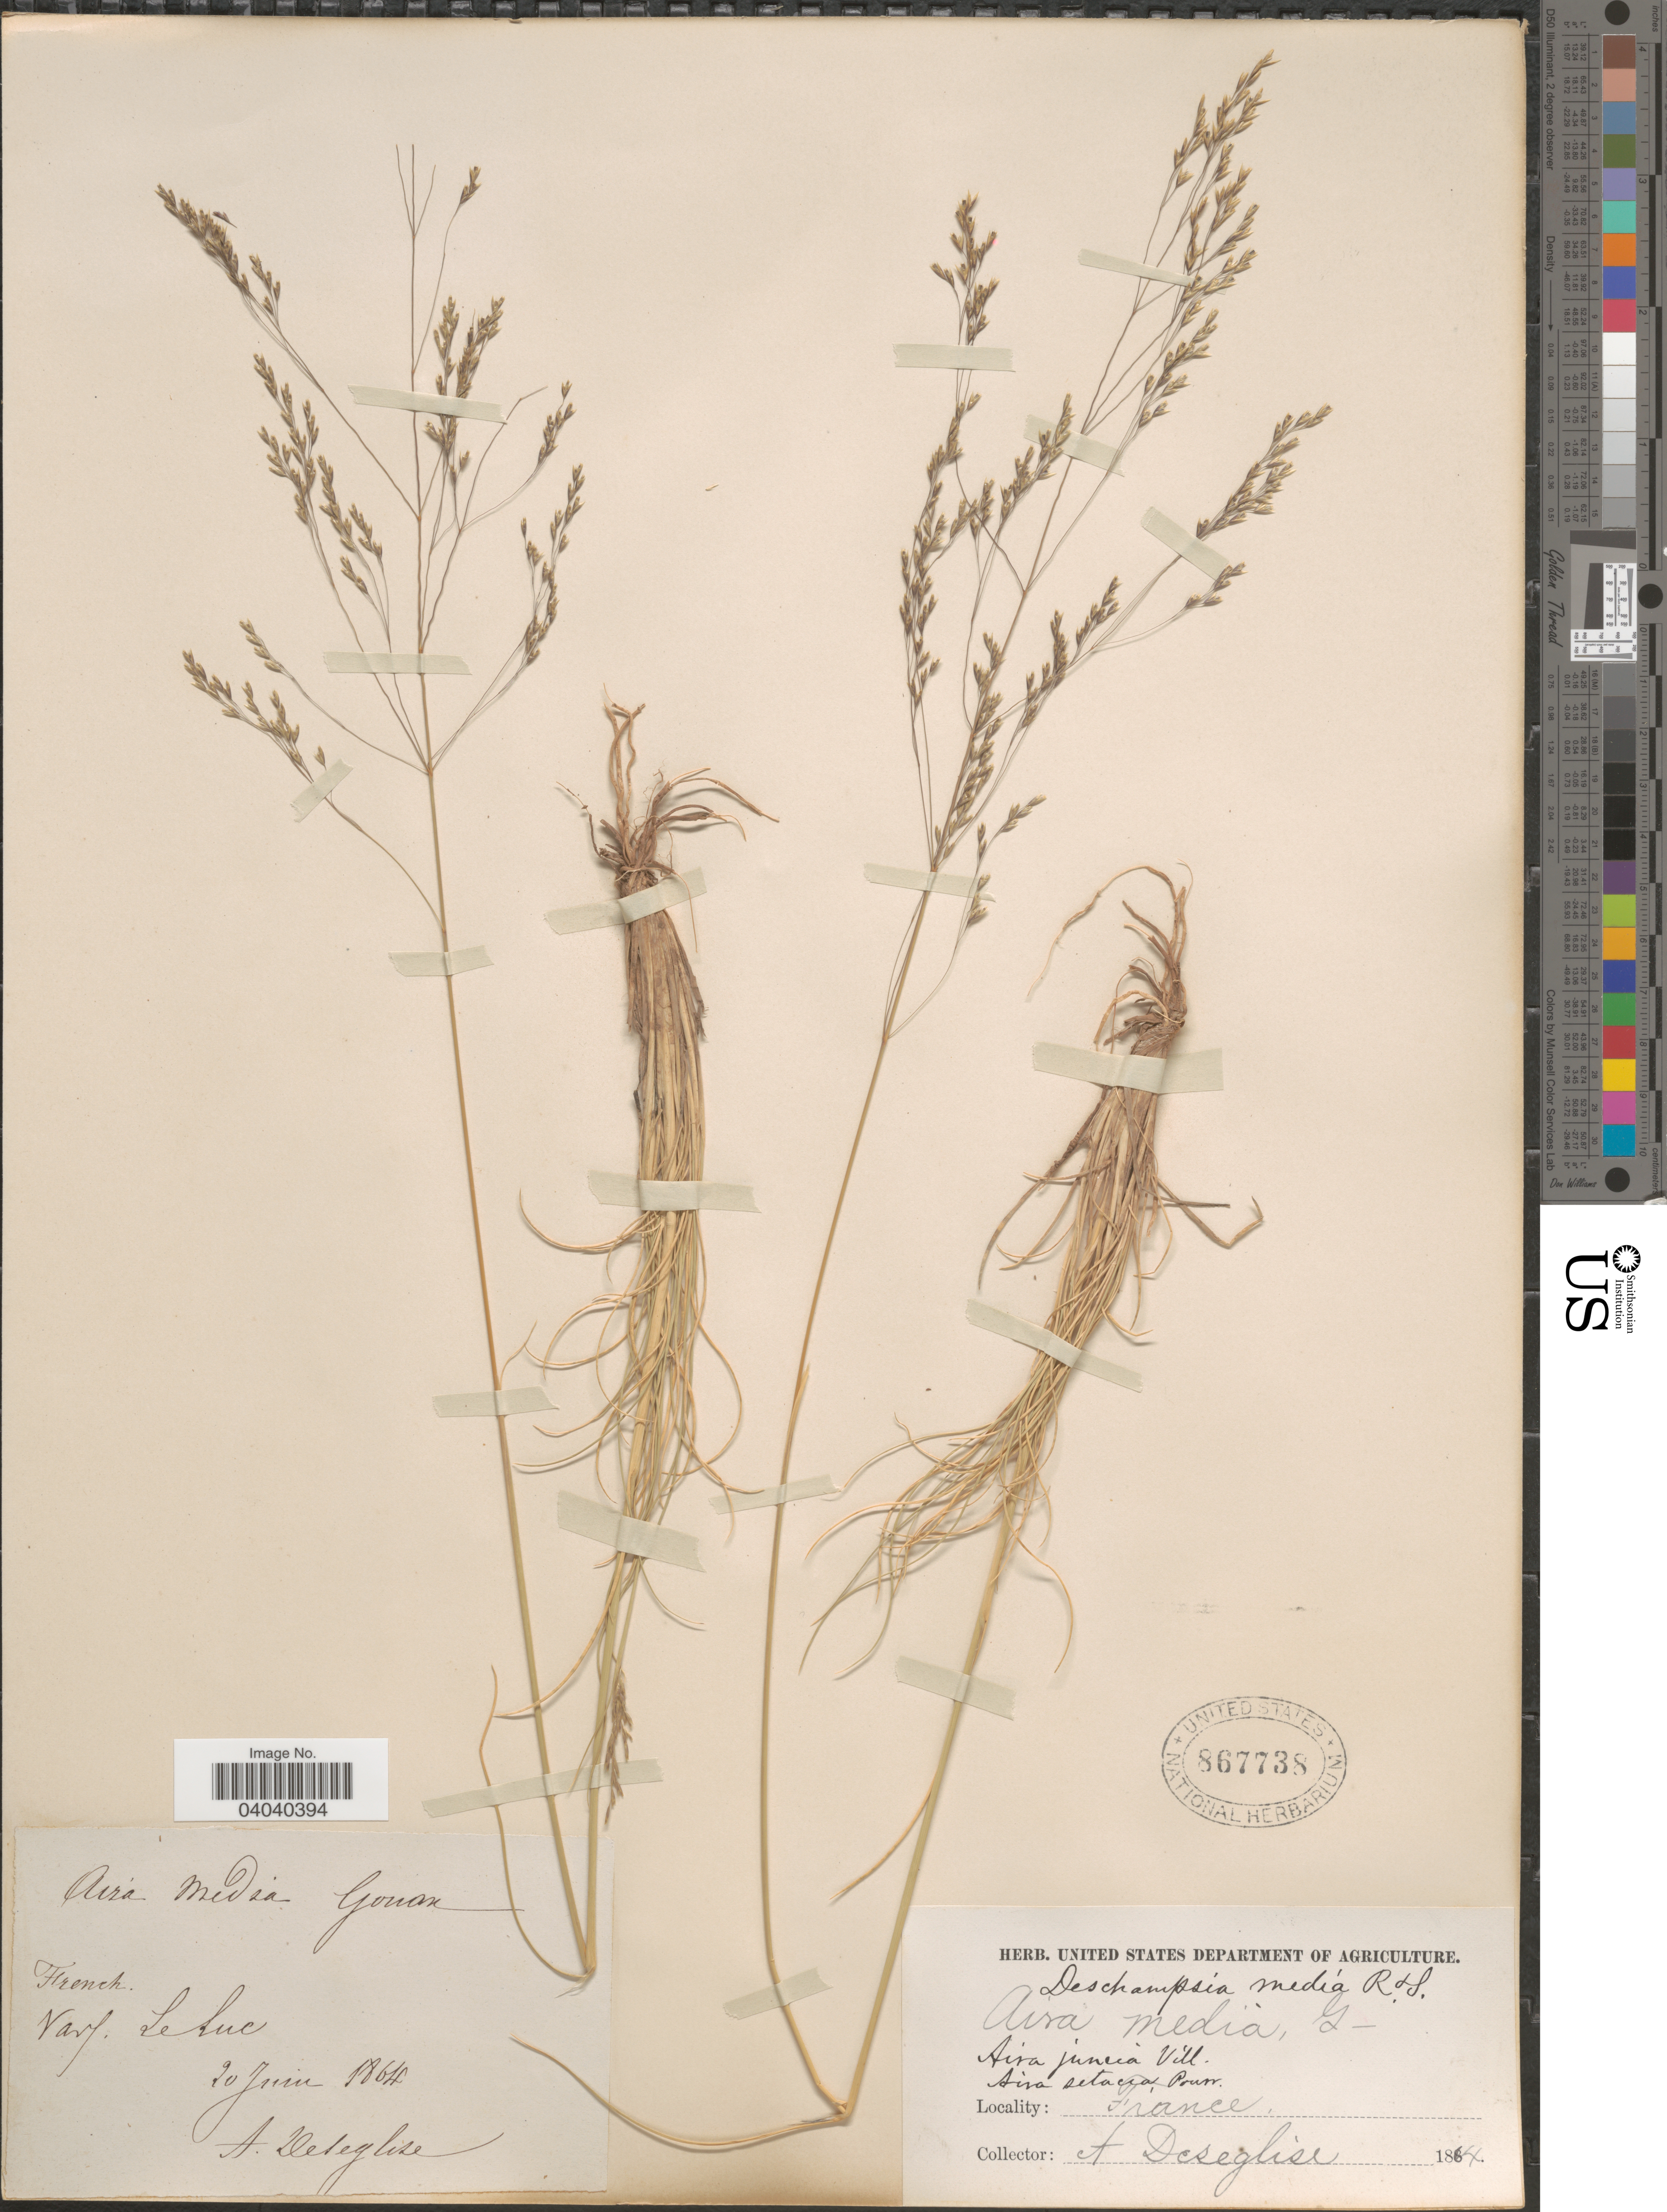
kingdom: Plantae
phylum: Tracheophyta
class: Liliopsida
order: Poales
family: Poaceae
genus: Deschampsia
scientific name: Deschampsia cespitosa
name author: (L.) P. Beauv.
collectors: A. Deseglise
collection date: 1864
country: France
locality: French. Vars. Leluc.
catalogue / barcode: US 867738